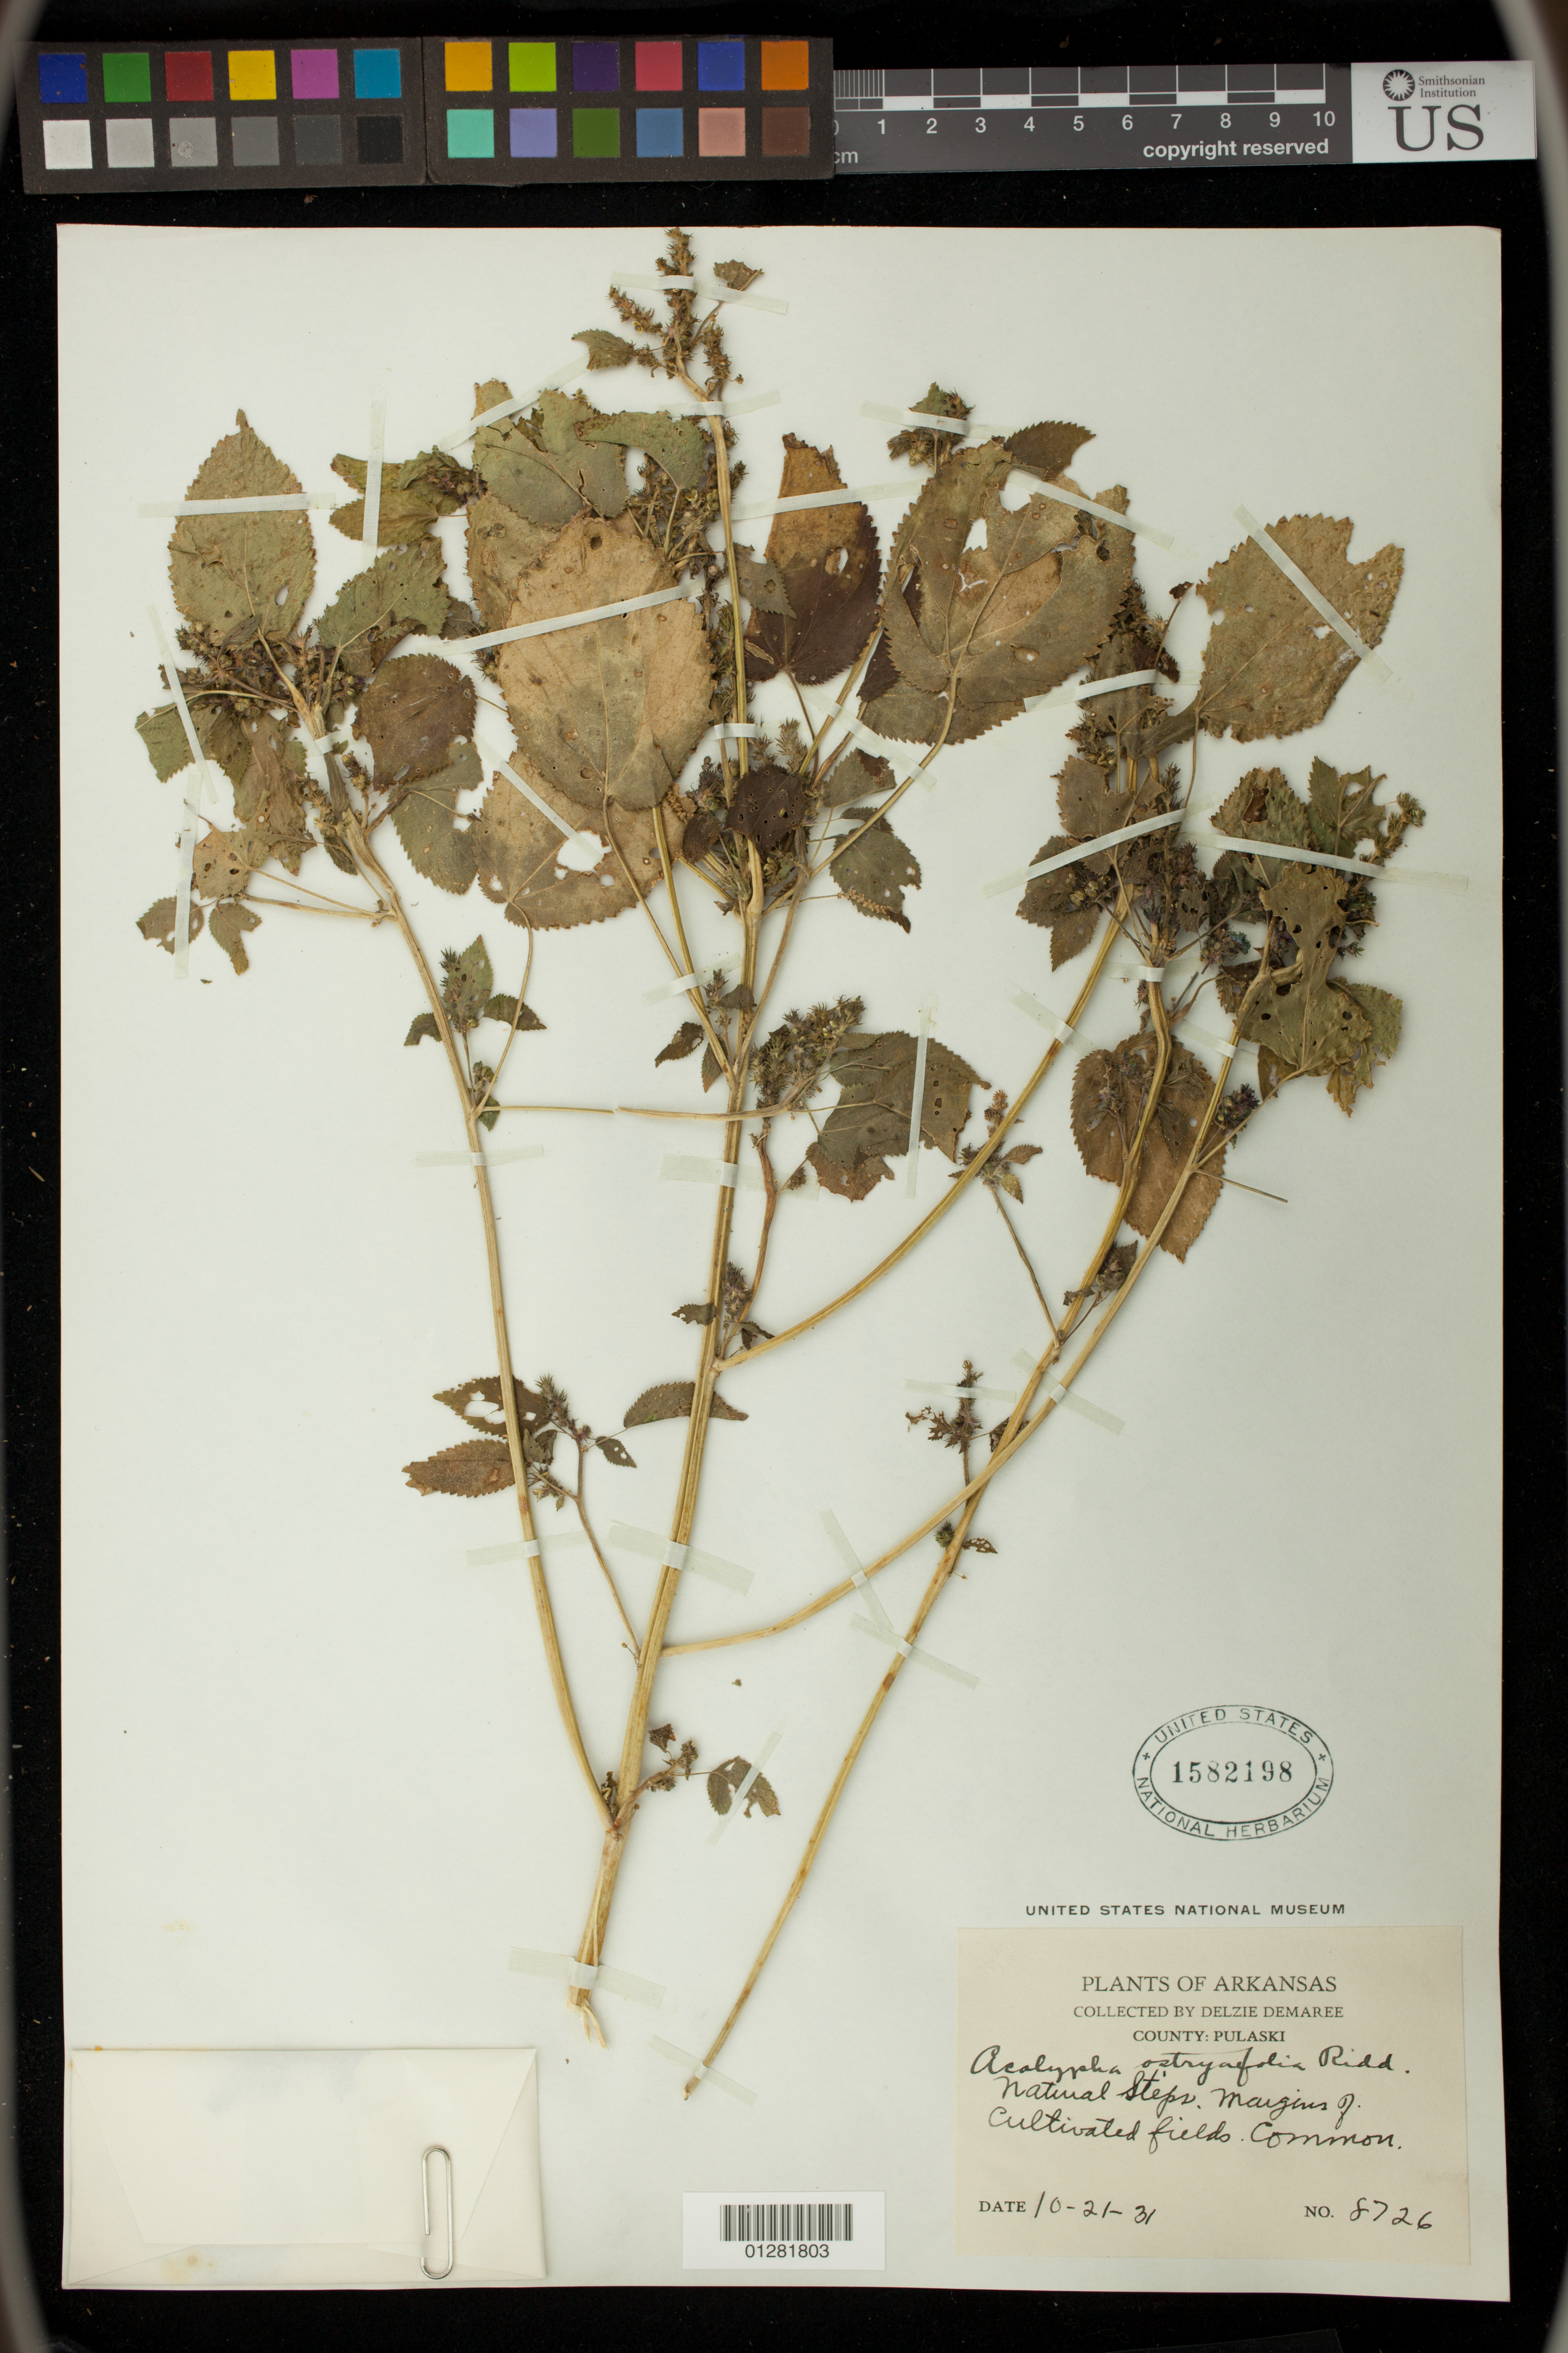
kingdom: Plantae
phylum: Tracheophyta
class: Magnoliopsida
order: Malpighiales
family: Euphorbiaceae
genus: Acalypha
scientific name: Acalypha ostryifolia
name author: Ridd.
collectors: D. Demaree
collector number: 8726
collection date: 1931-10-21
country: United States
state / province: Arkansas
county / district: Pulaski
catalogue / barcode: US 1582138